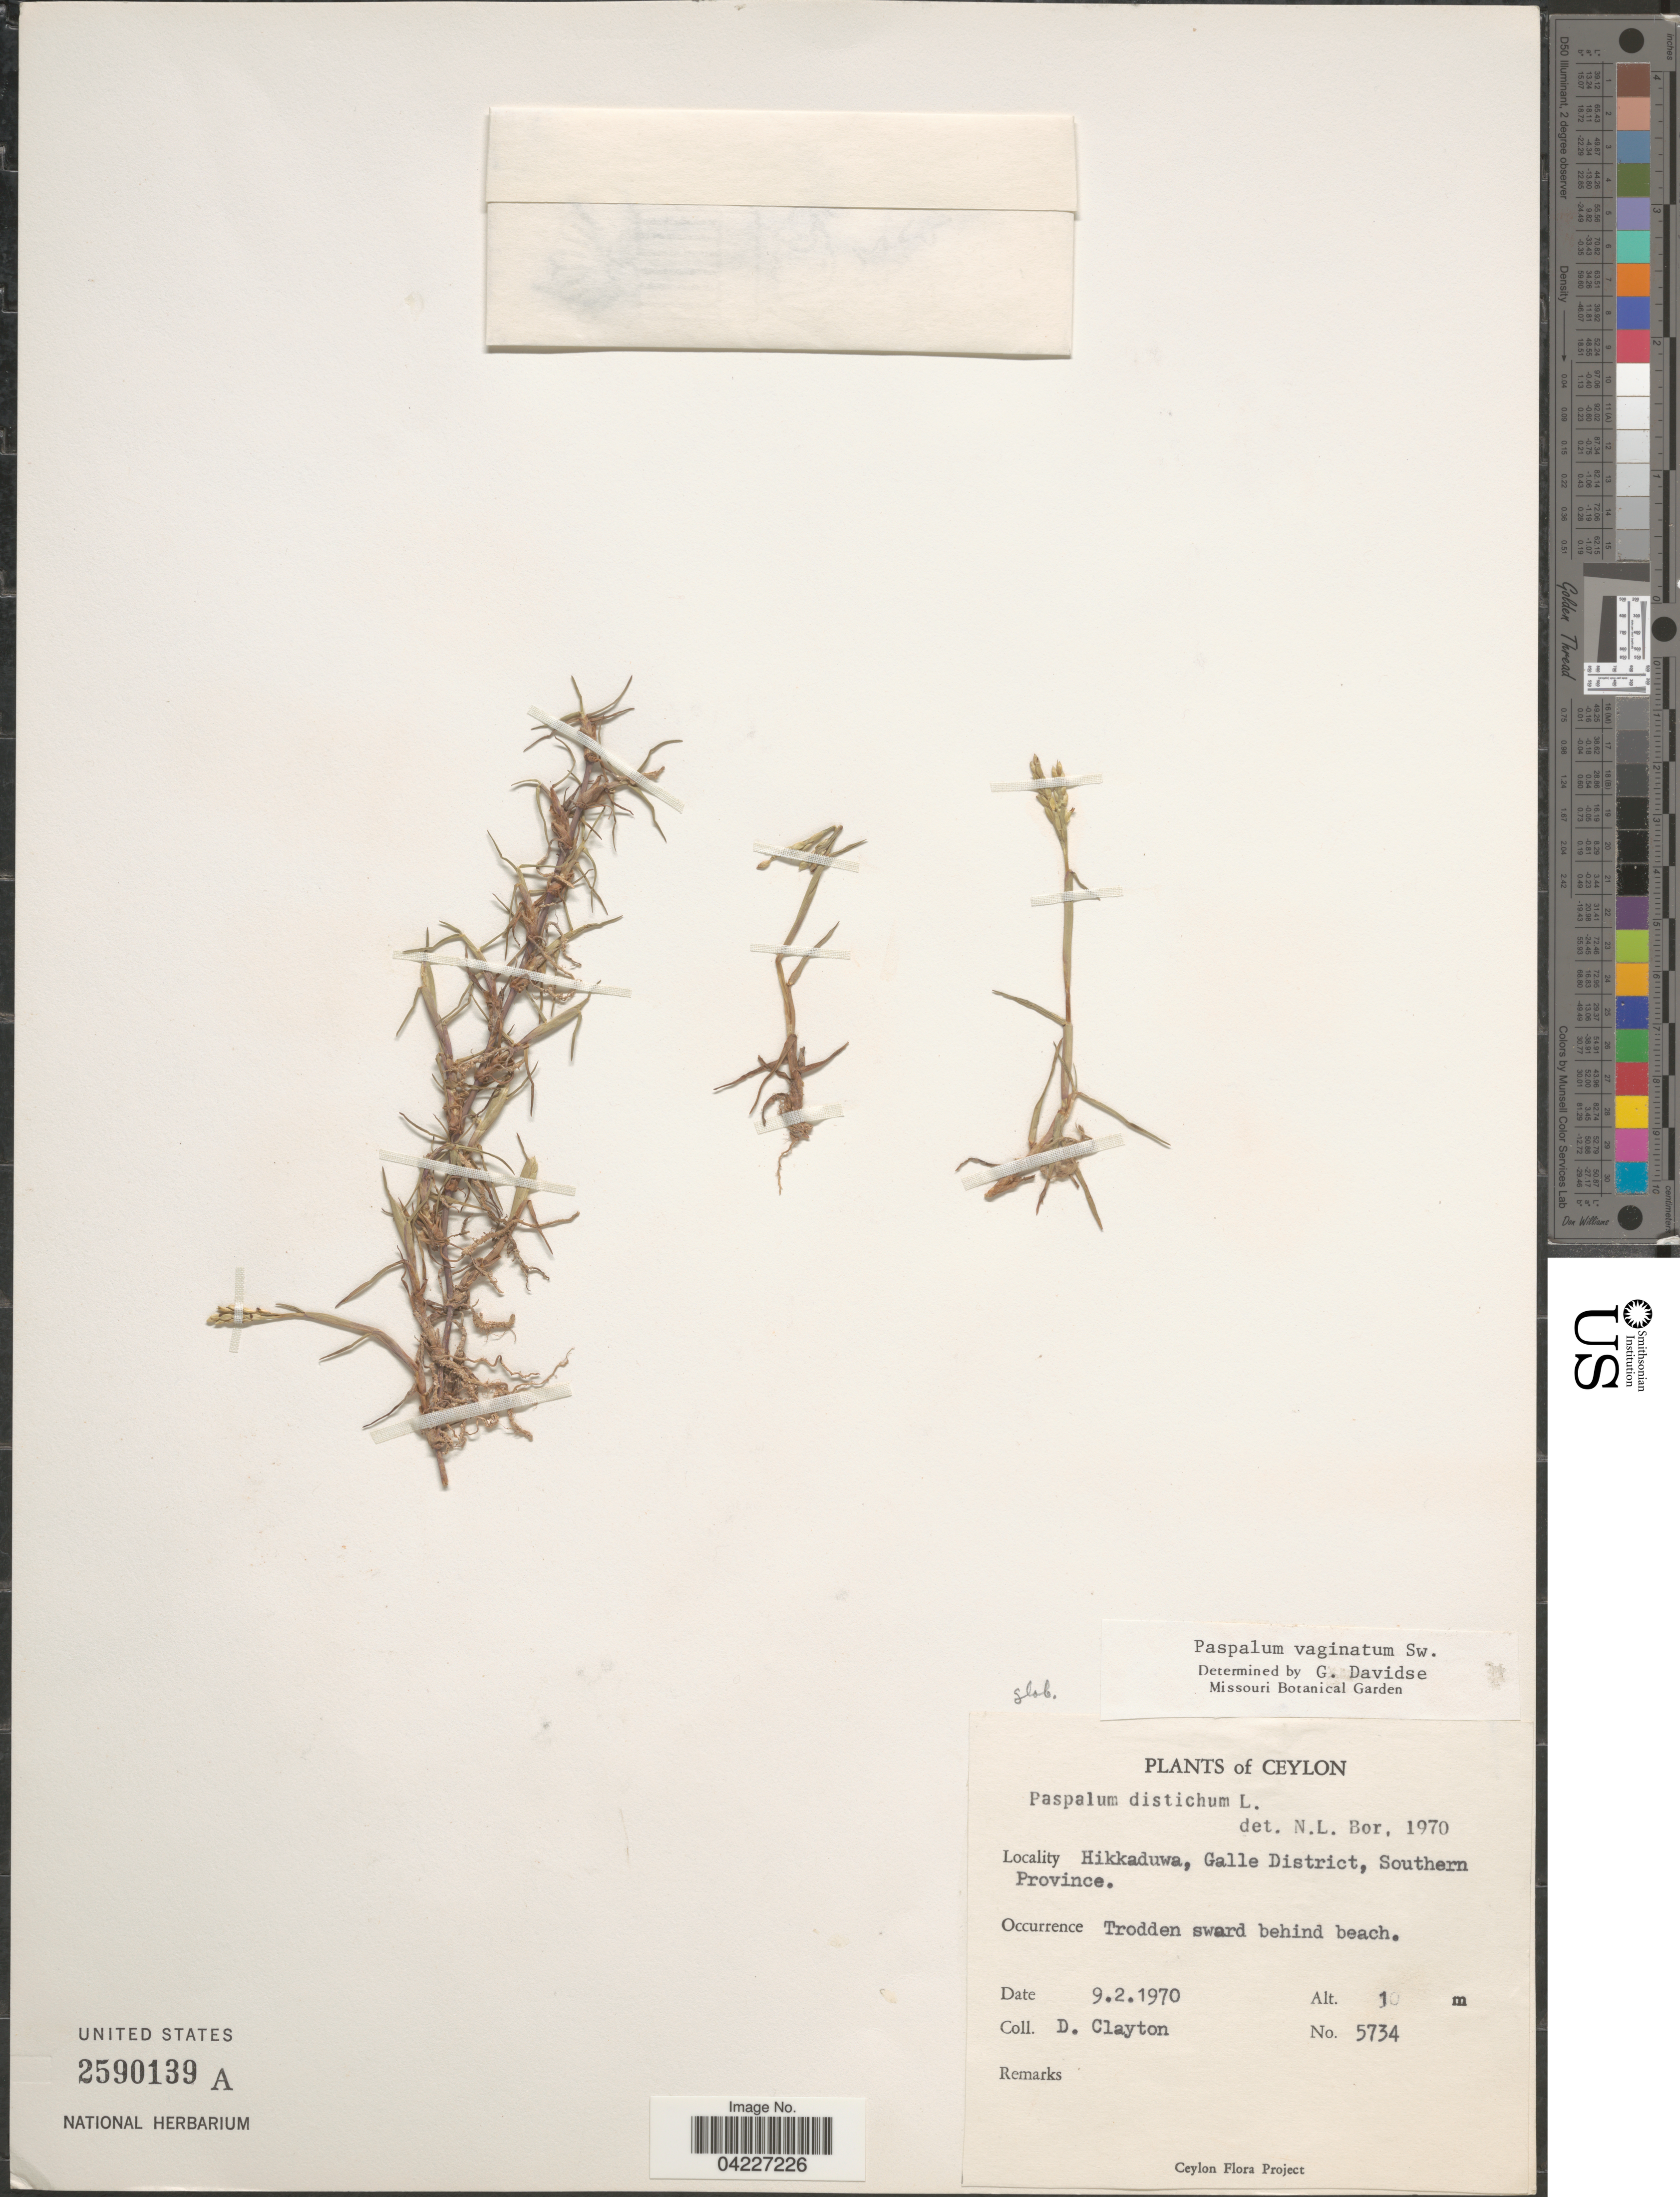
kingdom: Plantae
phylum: Tracheophyta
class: Liliopsida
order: Poales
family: Poaceae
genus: Paspalum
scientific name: Paspalum distichum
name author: L.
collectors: D. Clayton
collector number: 5734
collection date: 1970-02-09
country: Sri Lanka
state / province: Southern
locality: Ceylon. Hikkaduwa, Galle District. Trodden sward behind beach.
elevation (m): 1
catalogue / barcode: US 2590139A